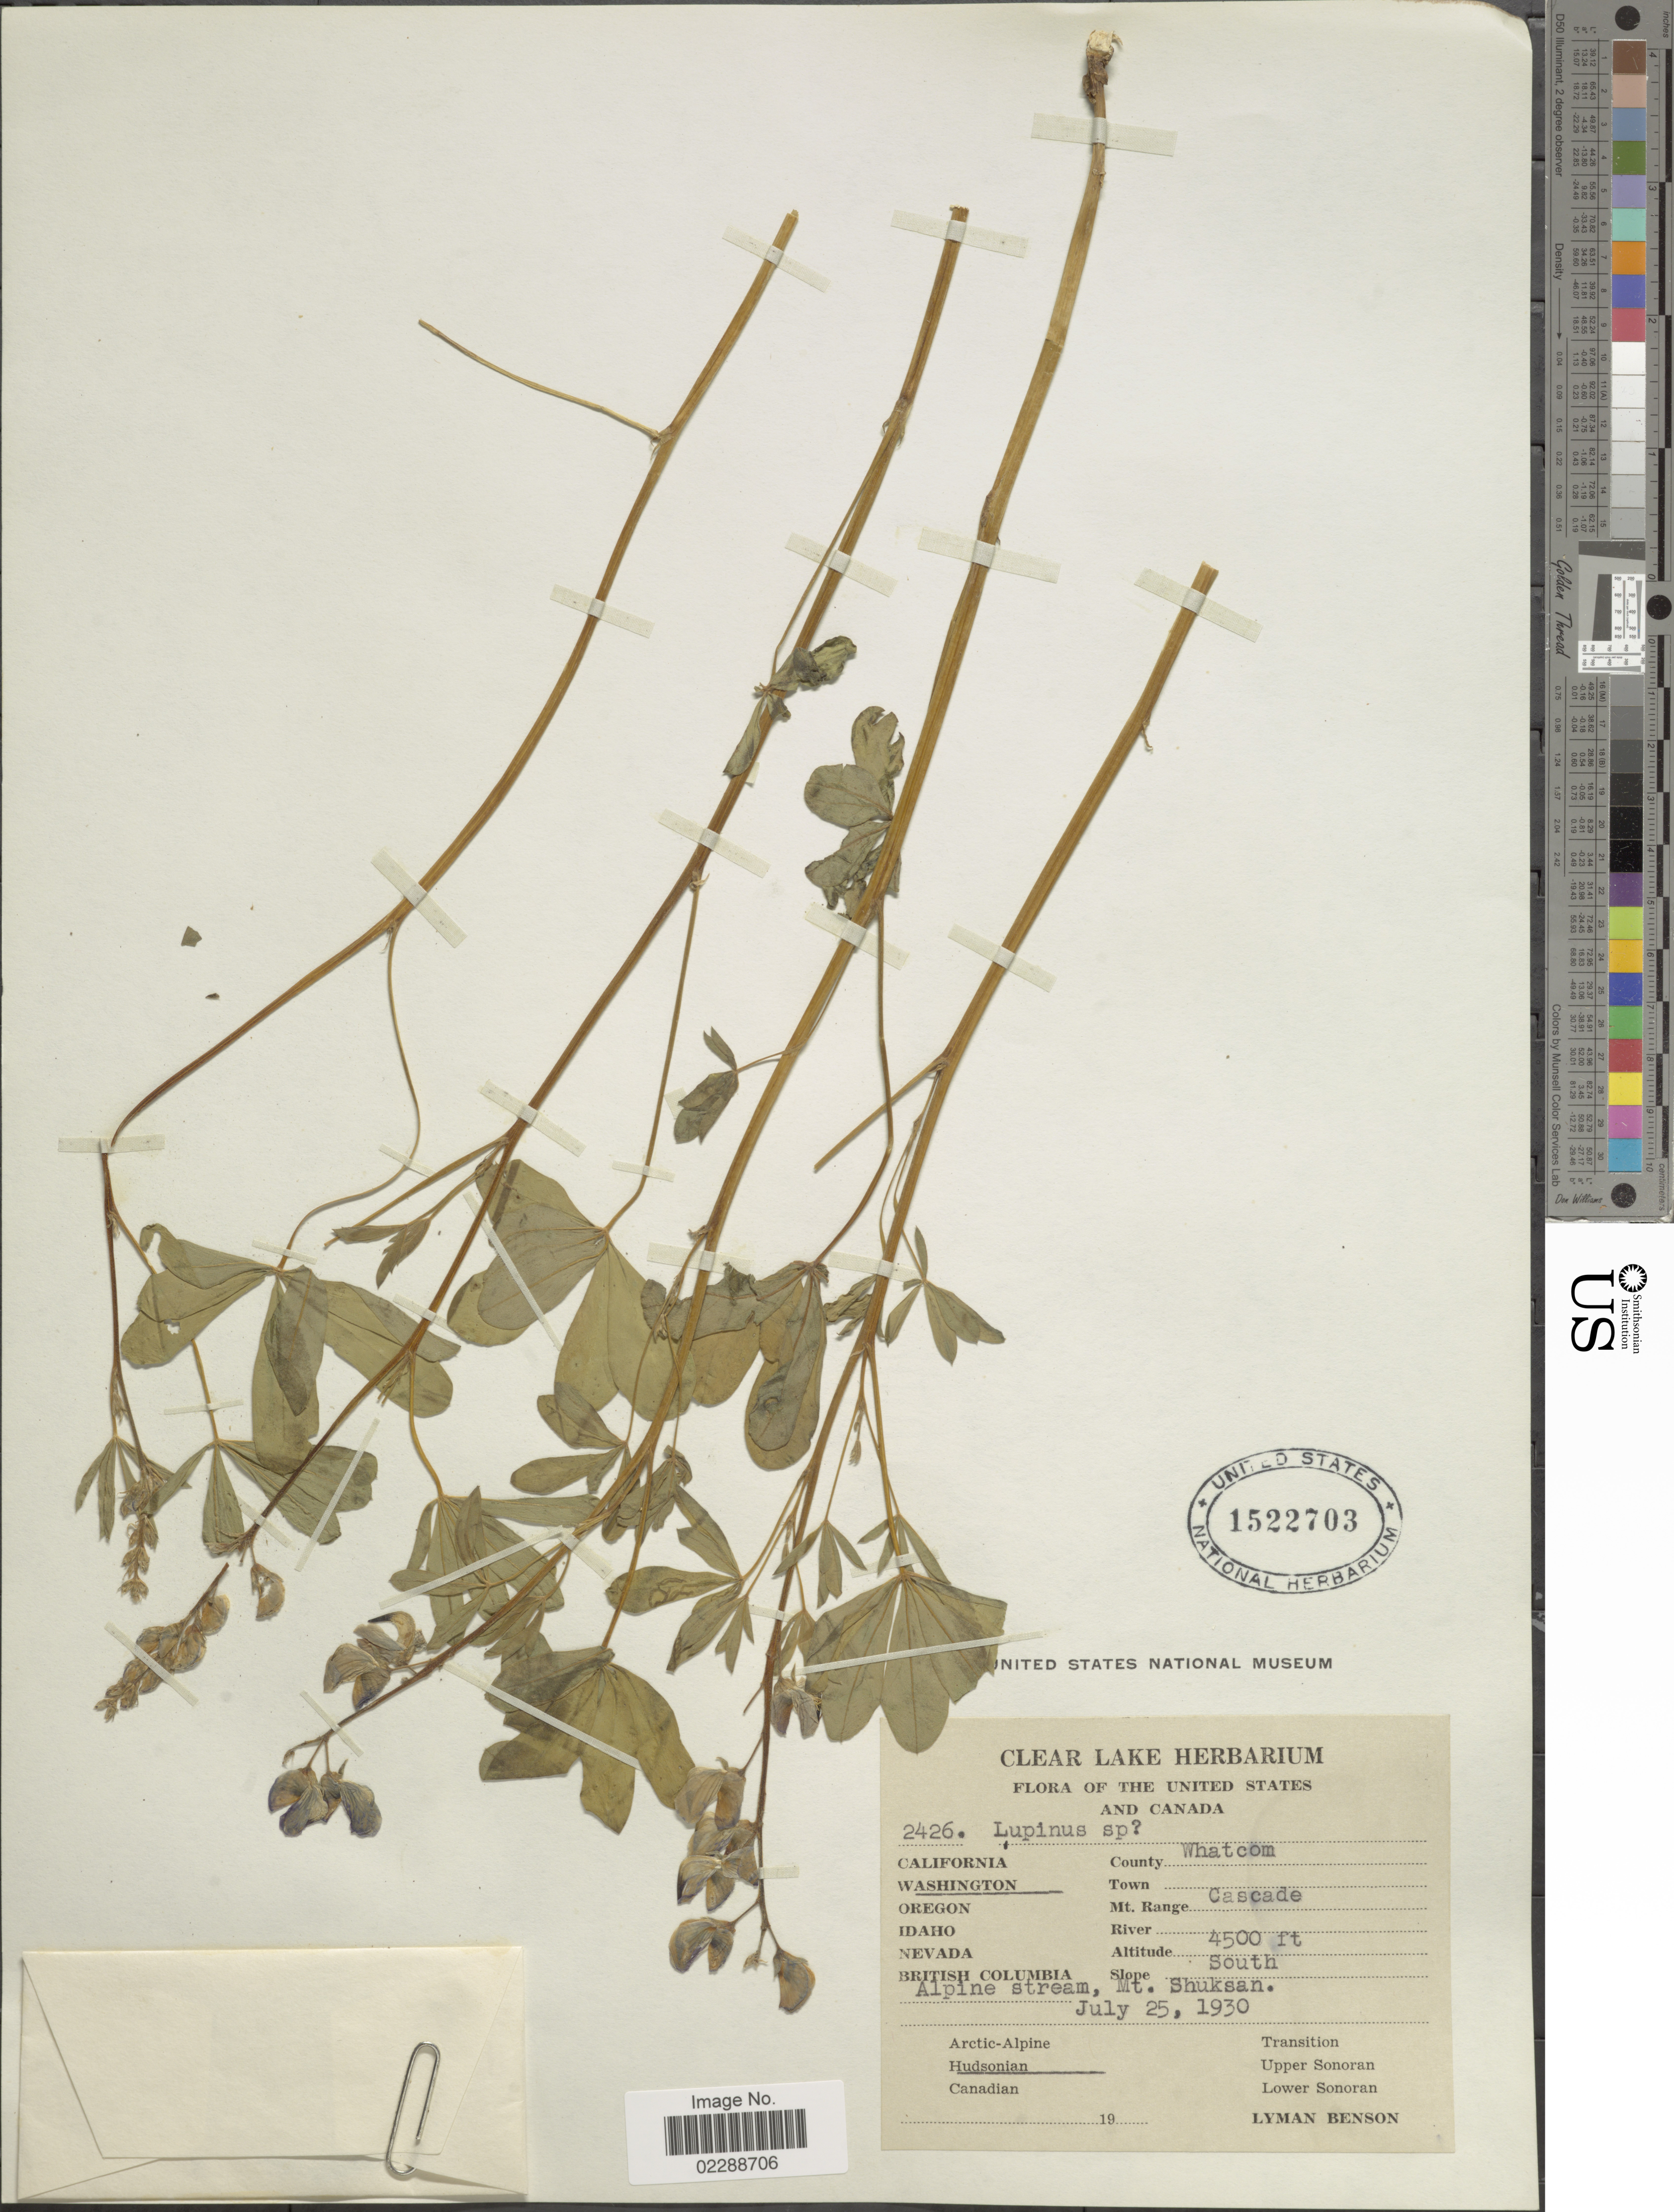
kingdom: Plantae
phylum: Tracheophyta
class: Magnoliopsida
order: Fabales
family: Fabaceae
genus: Lupinus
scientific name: Lupinus sp.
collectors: L. D. Benson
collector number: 2426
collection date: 1930-07-25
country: United States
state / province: Washington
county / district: Whatcom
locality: County Whatcom, Mt. Cascade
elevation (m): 1372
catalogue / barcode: US 1522703